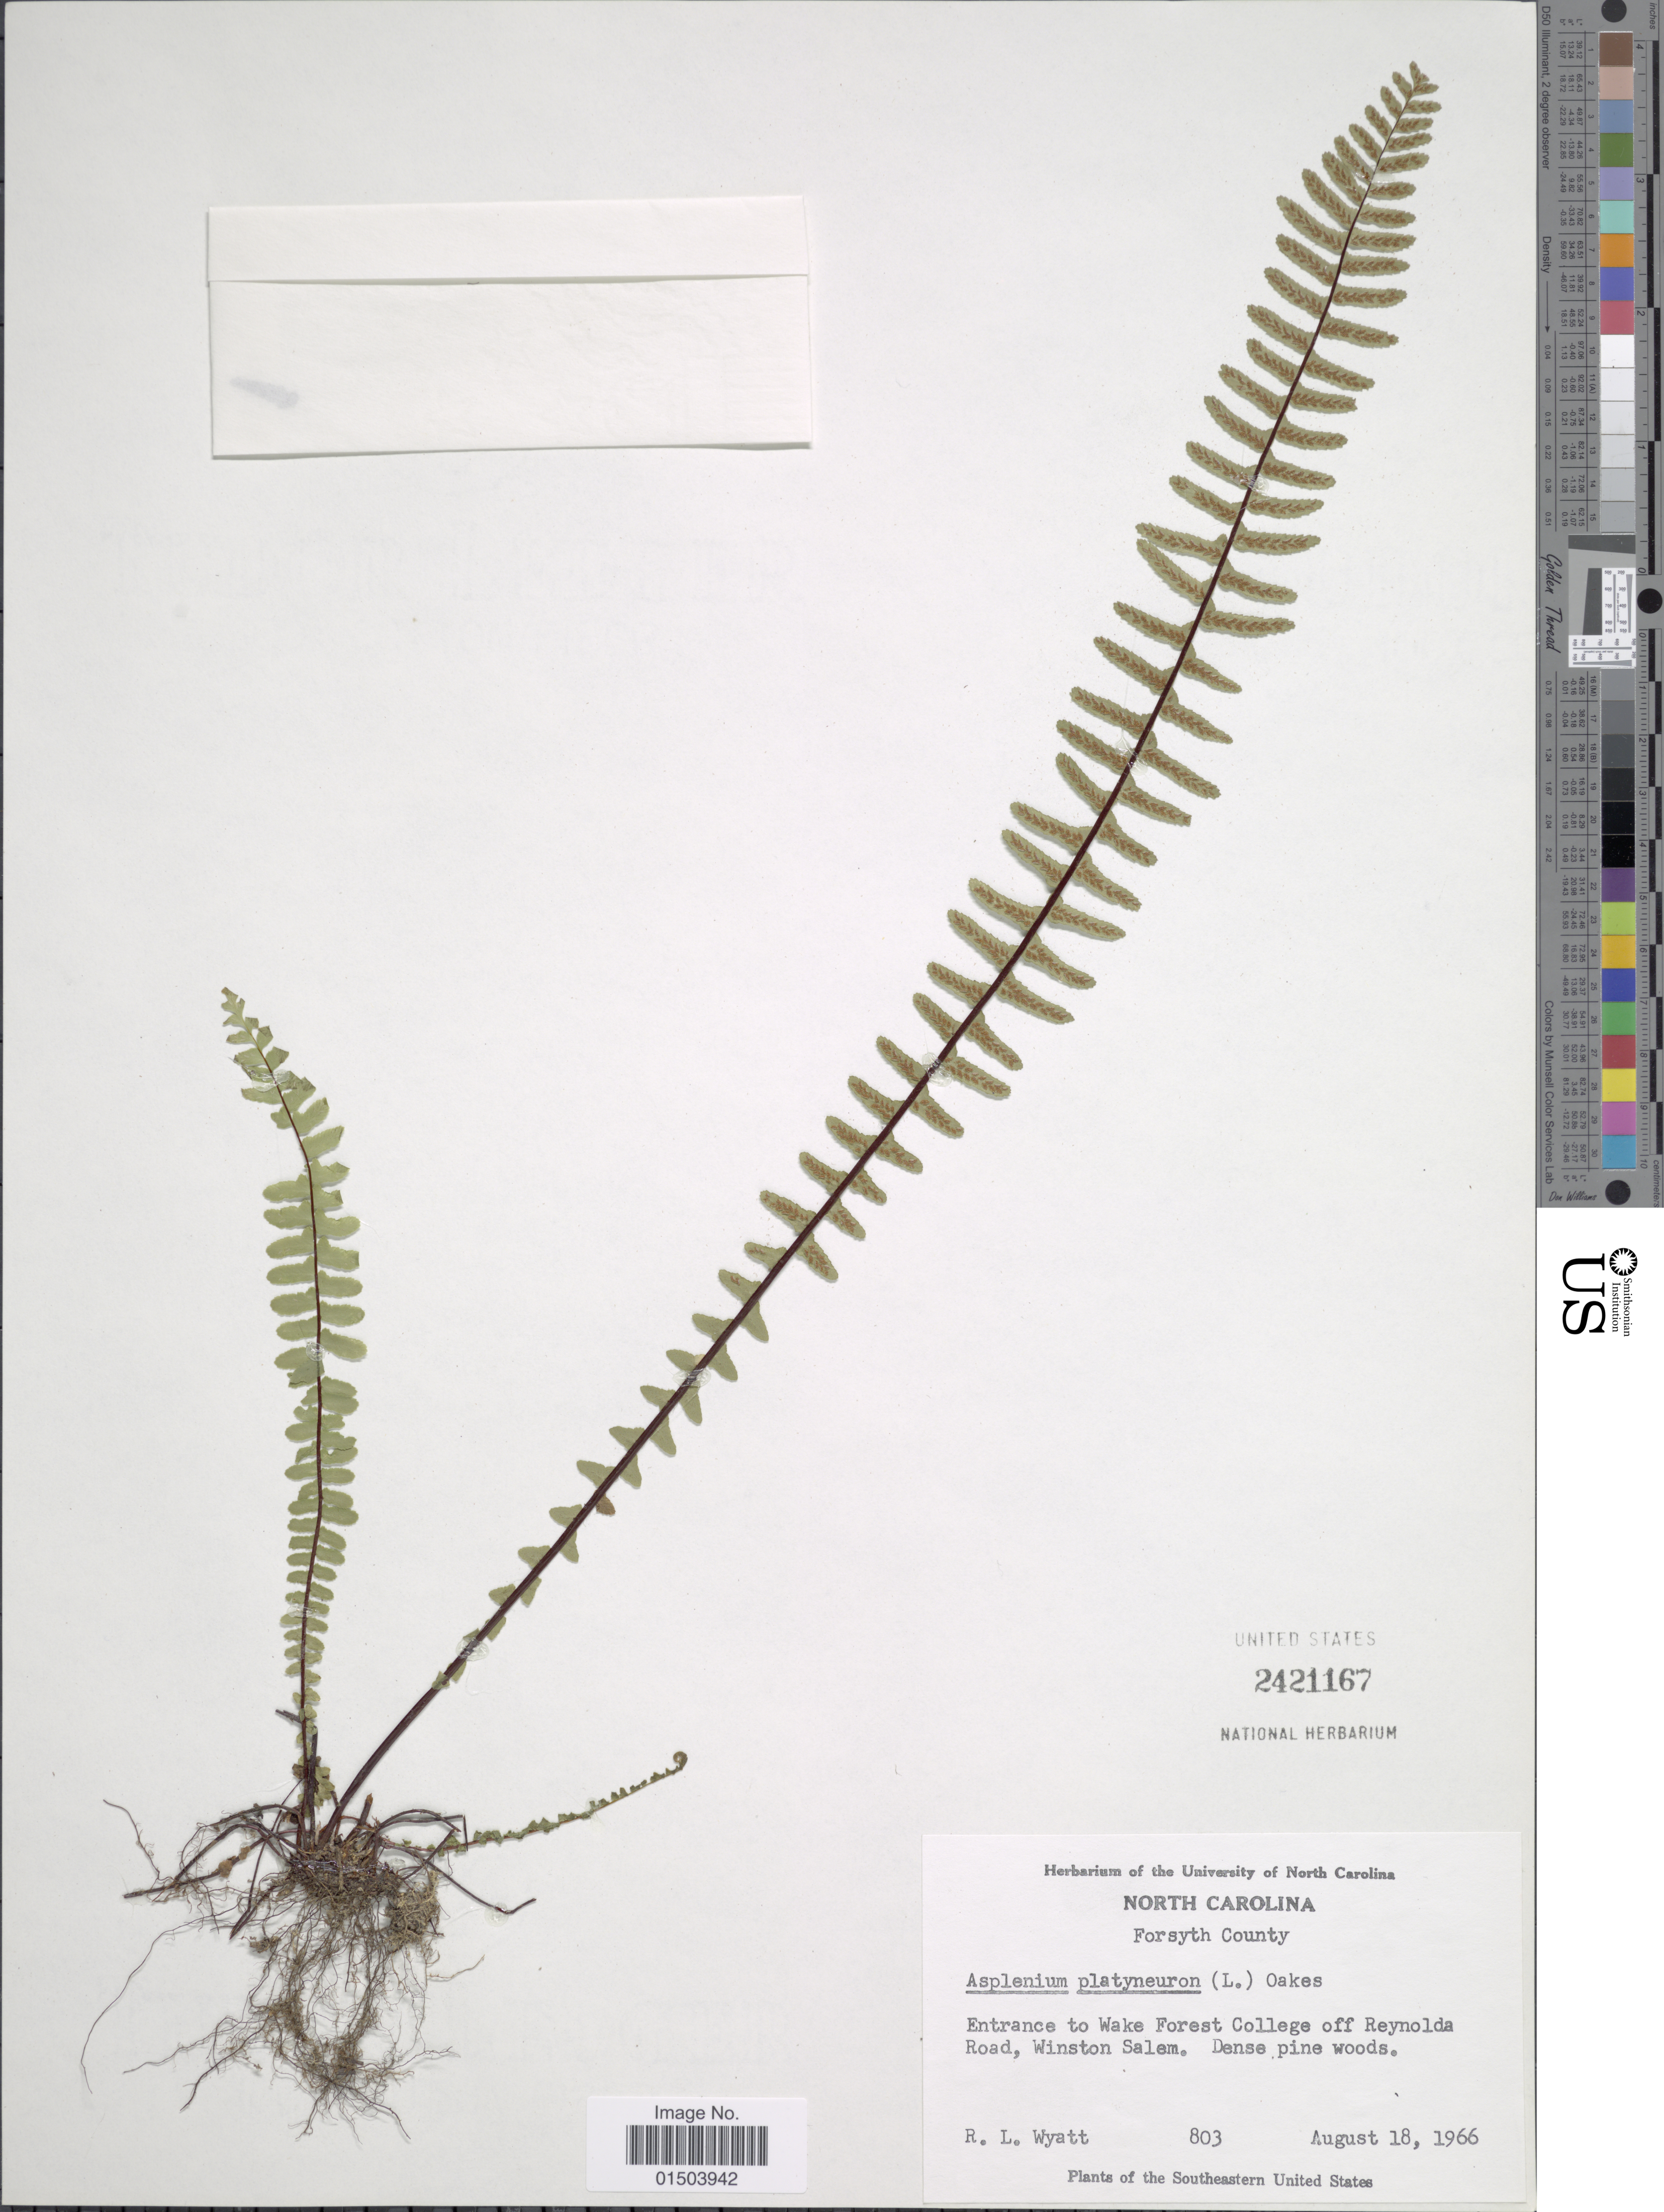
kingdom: Plantae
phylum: Tracheophyta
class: Polypodiopsida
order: Polypodiales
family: Aspleniaceae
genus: Asplenium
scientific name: Asplenium platyneuron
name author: (L.) Britton, Stearns & Poggenb.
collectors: R. Wyatt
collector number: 803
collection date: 1966-08-18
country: United States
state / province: North Carolina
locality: Forsyth County. Entrance to Wake Forest College off Reynolda Road, Winston Salem. Southeastern United States.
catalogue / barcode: US 2421167